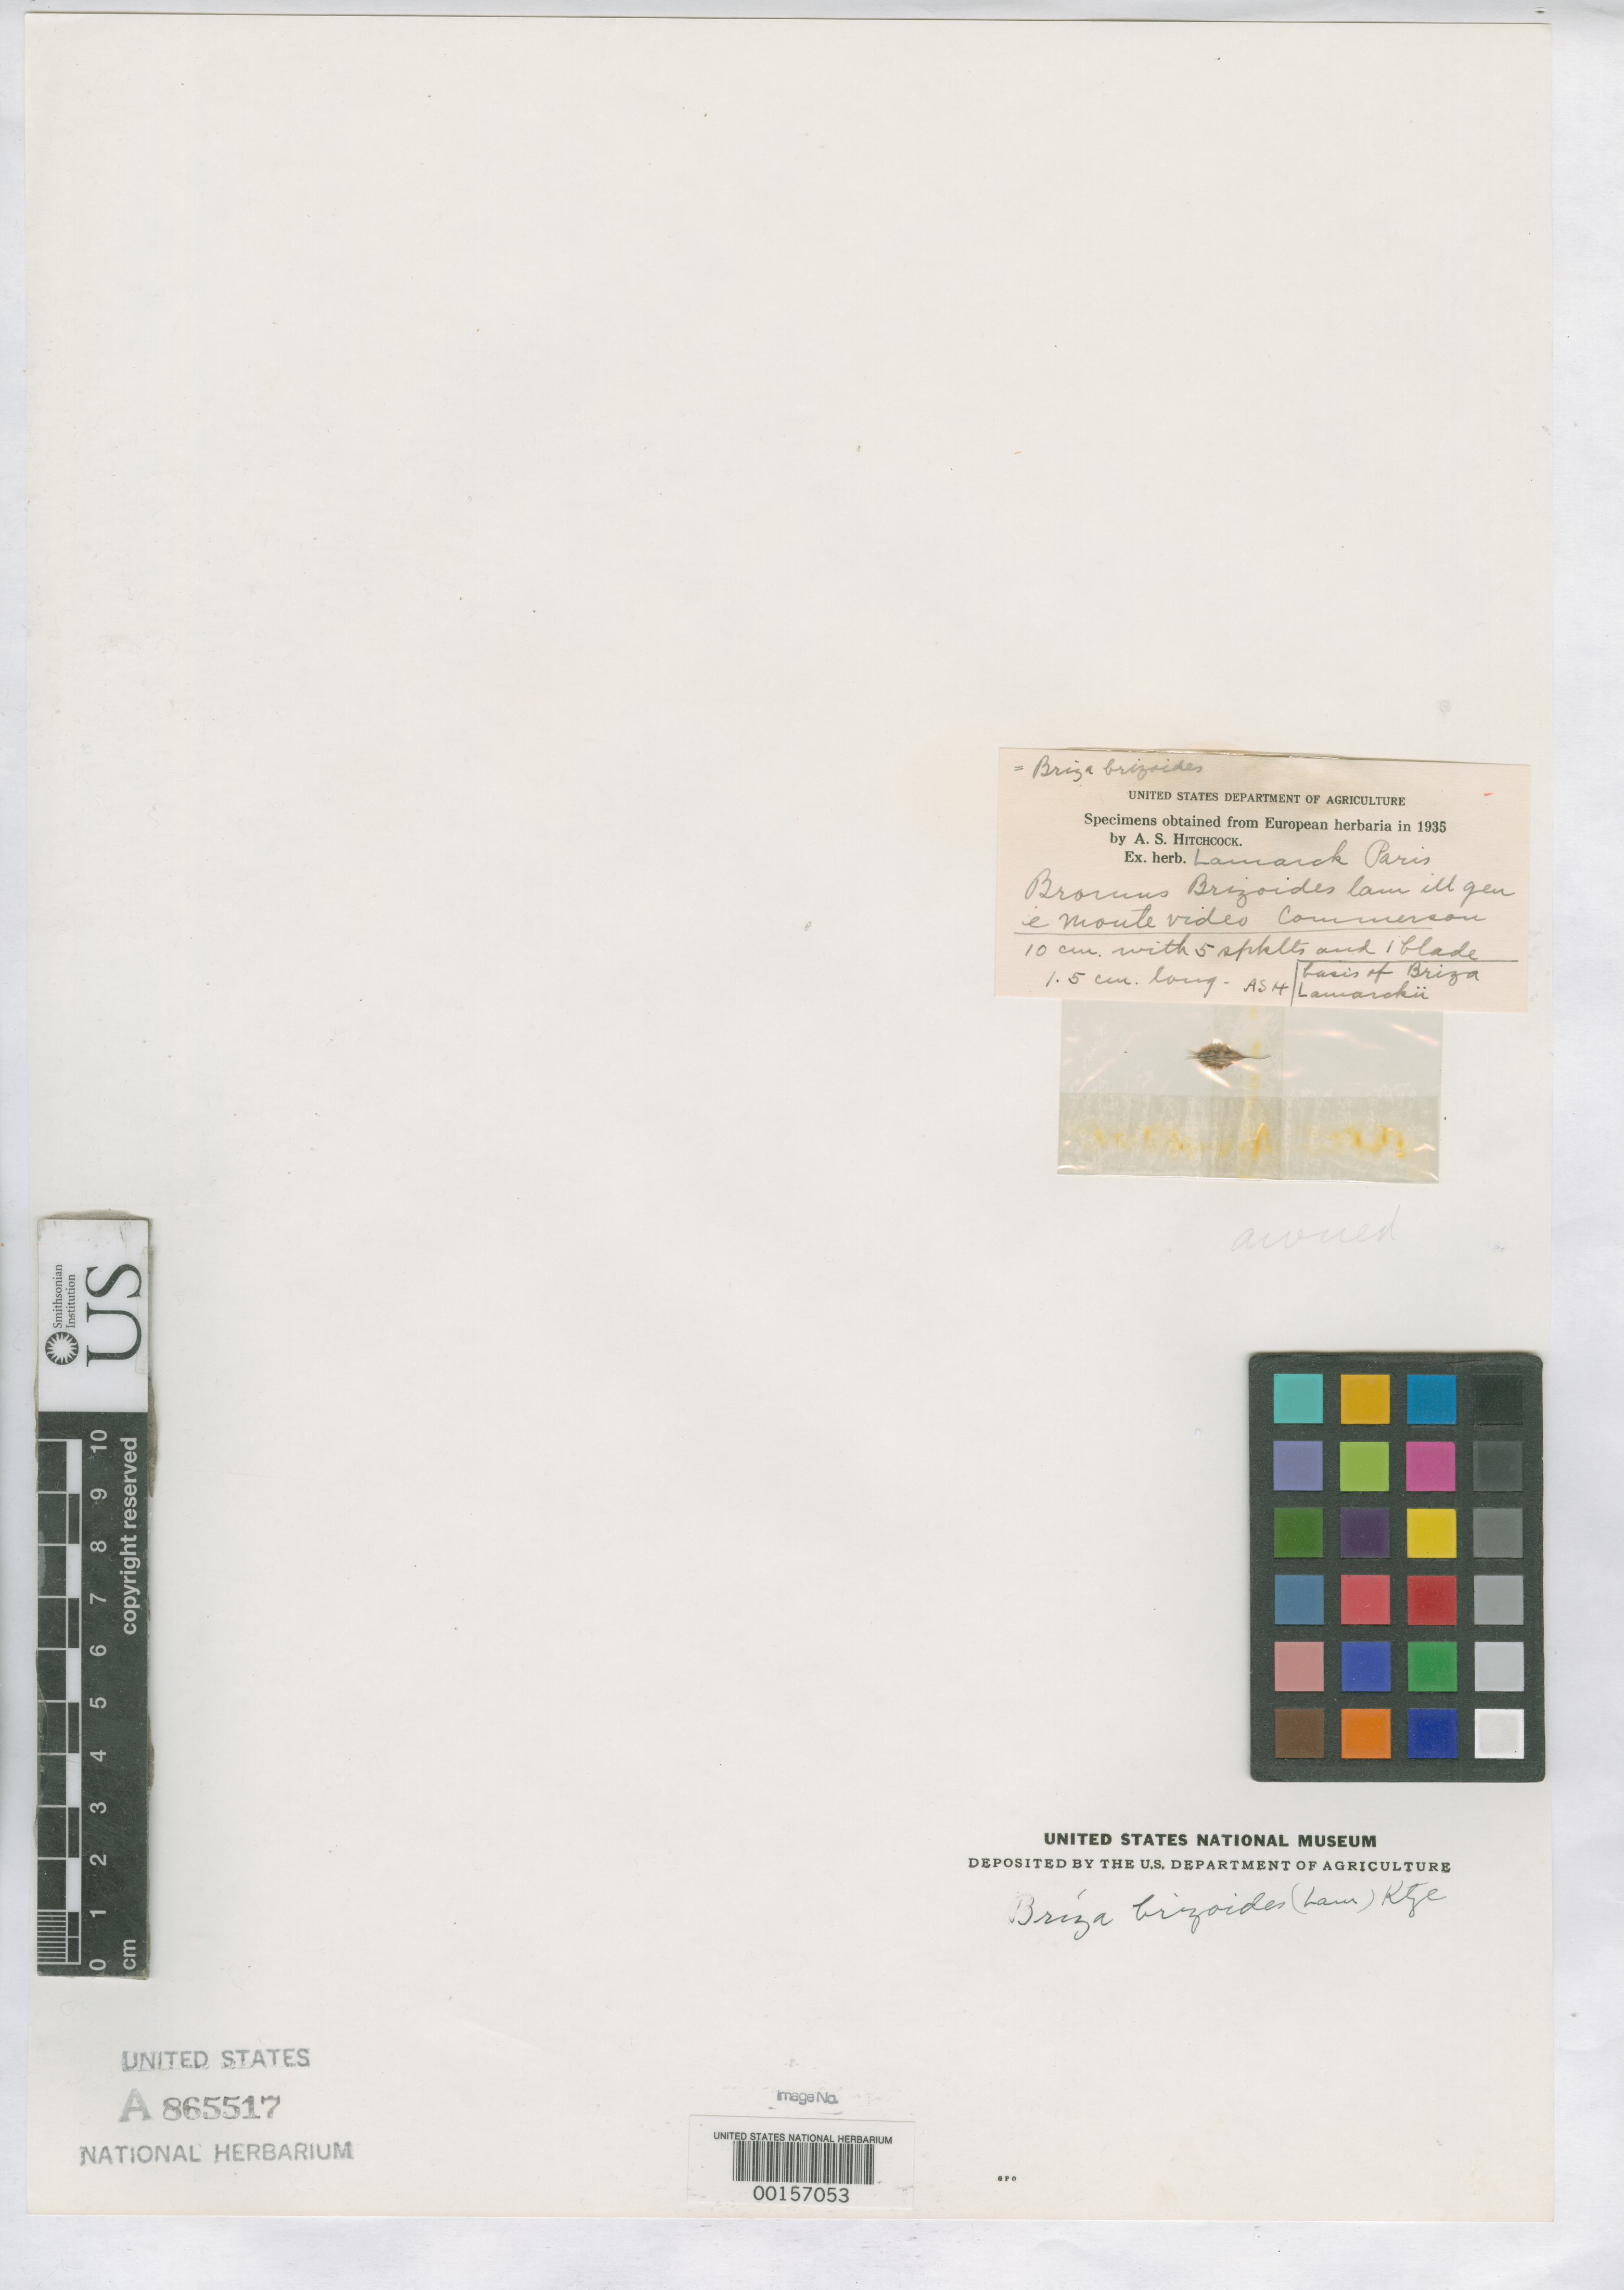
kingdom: Plantae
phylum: Tracheophyta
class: Liliopsida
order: Poales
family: Poaceae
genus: Bromus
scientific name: Bromus brizioides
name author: Lam.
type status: Type Fragment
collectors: P. Commerson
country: Uruguay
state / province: Montevideo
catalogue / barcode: US 865517A